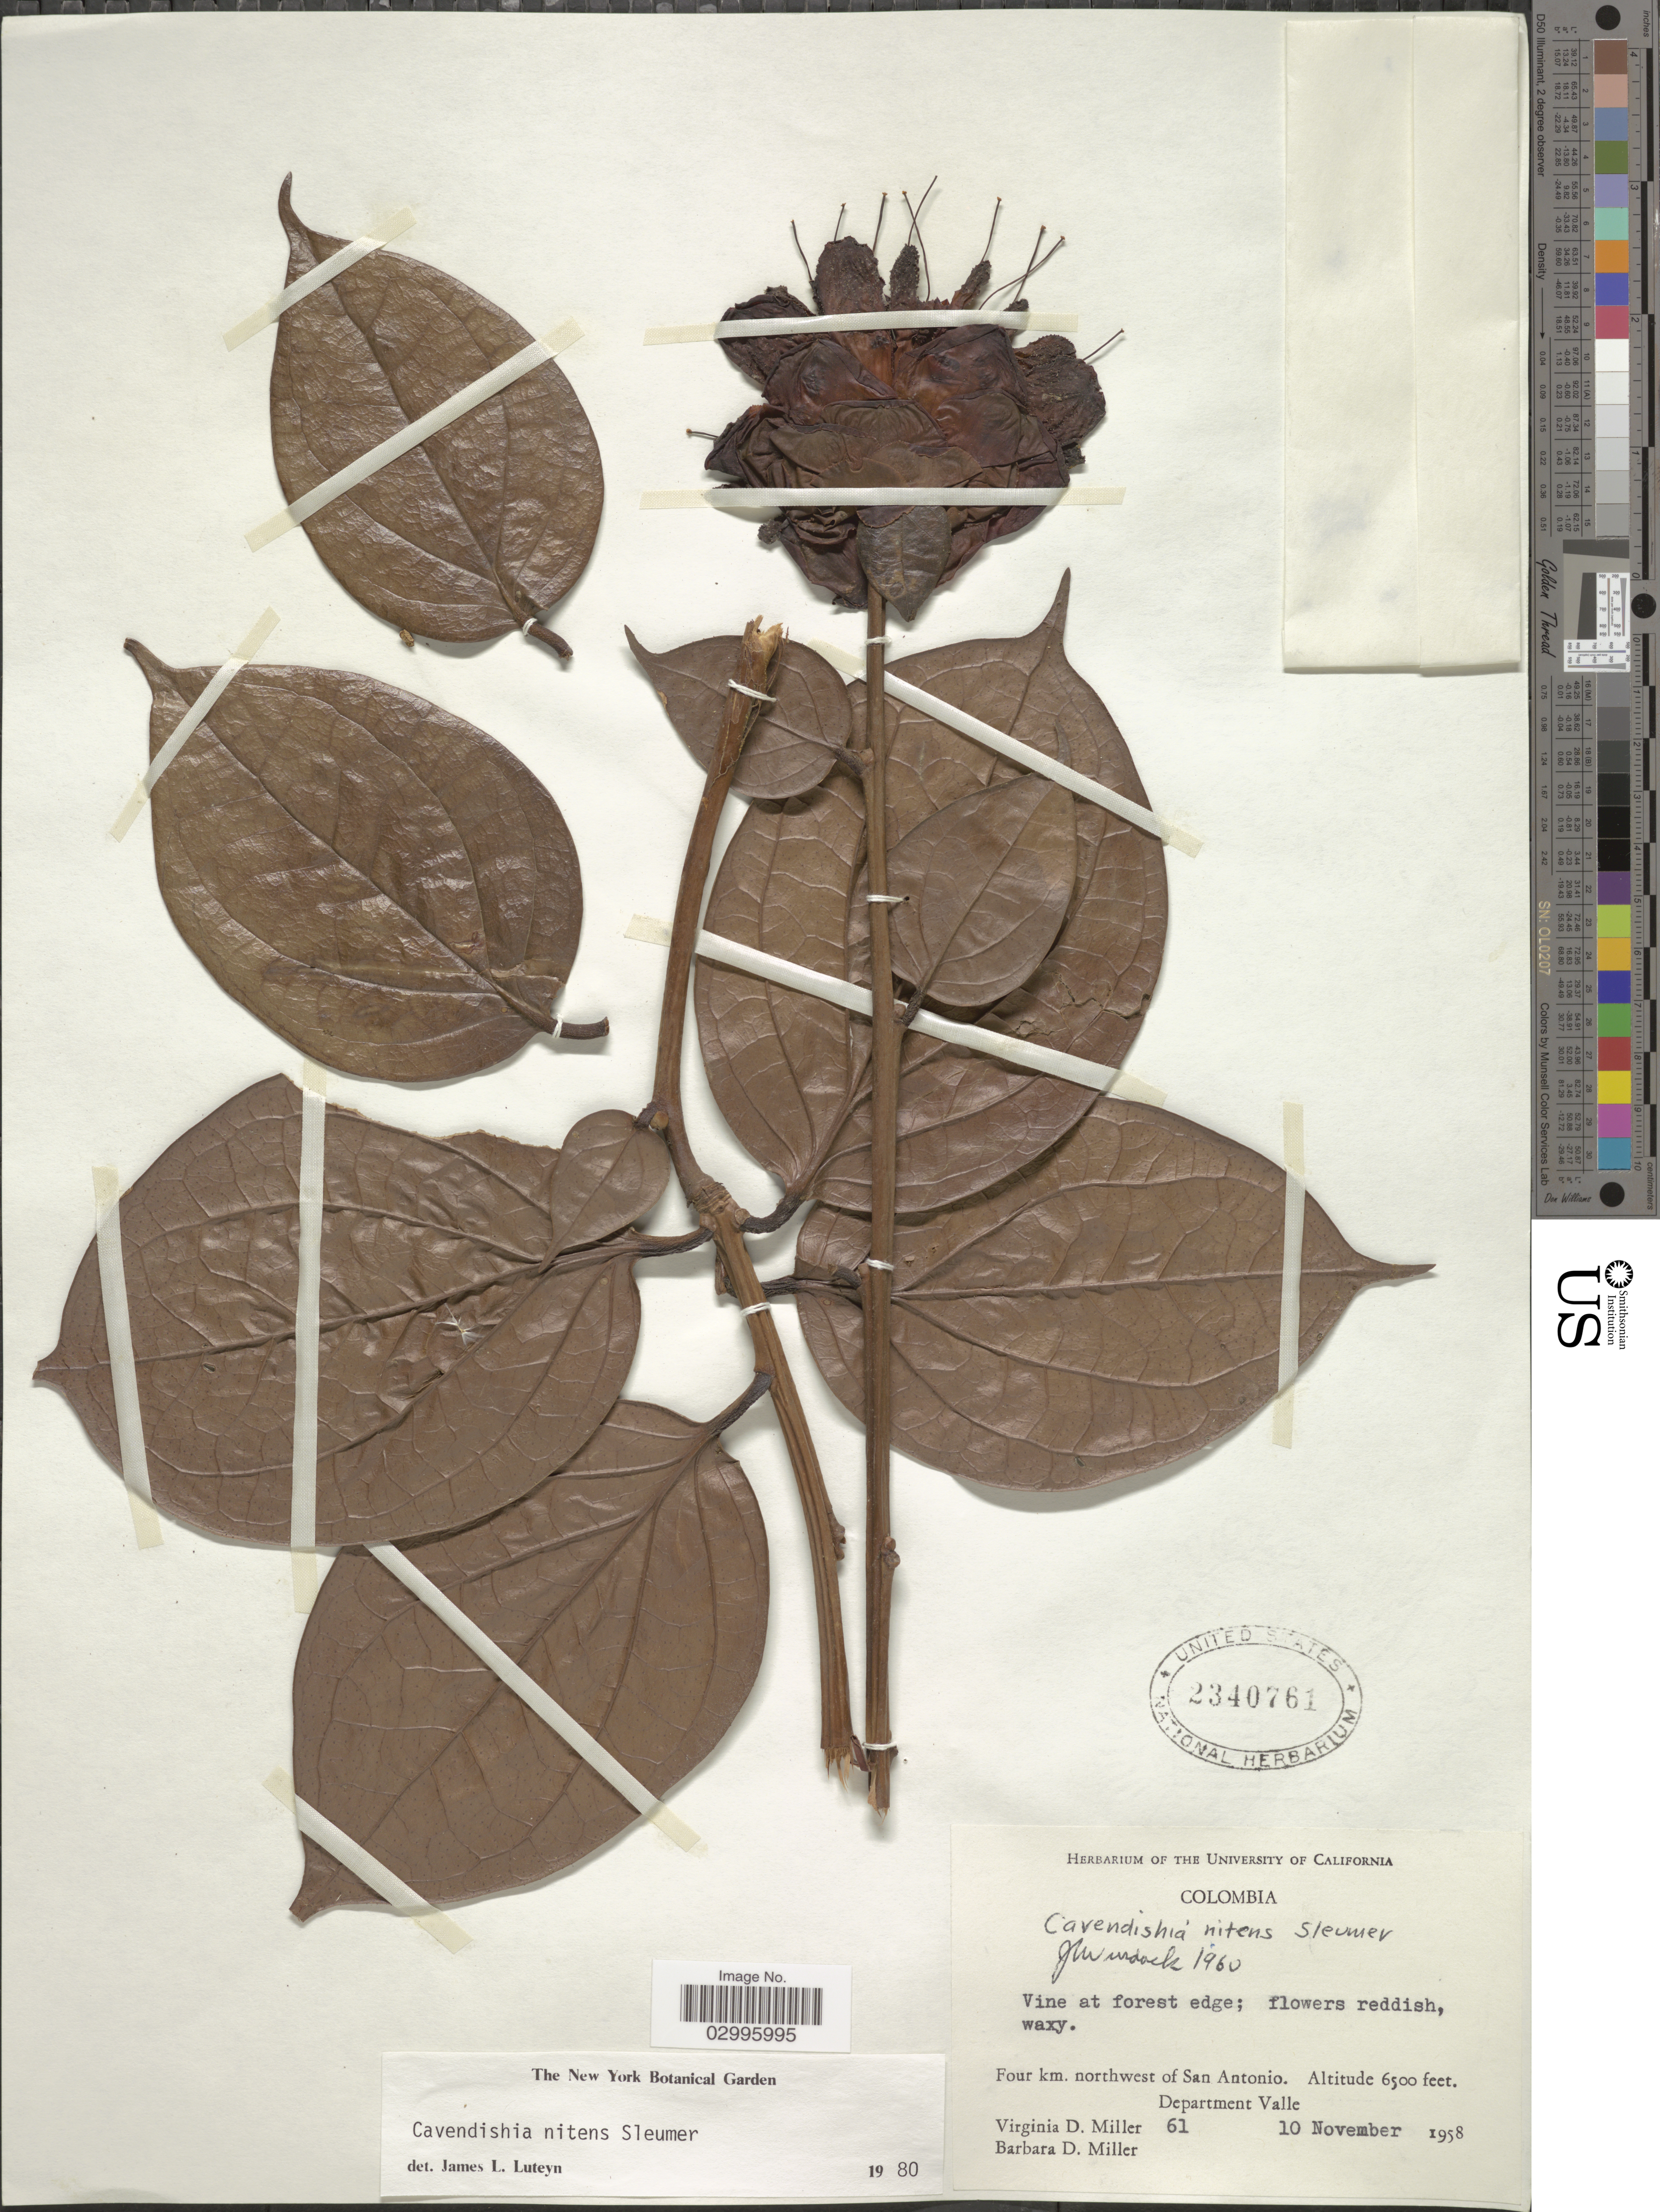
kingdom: Plantae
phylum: Tracheophyta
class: Magnoliopsida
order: Ericales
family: Ericaceae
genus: Cavendishia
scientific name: Cavendishia nitens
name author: (Sleumer) Sleumer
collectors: V. D. Miller & B. D. Miller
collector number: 61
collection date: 1958-11-10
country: Colombia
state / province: Valle del Cauca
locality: Four km. northwest of San Antonio. Department Valle.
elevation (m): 1981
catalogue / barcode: US 2340761